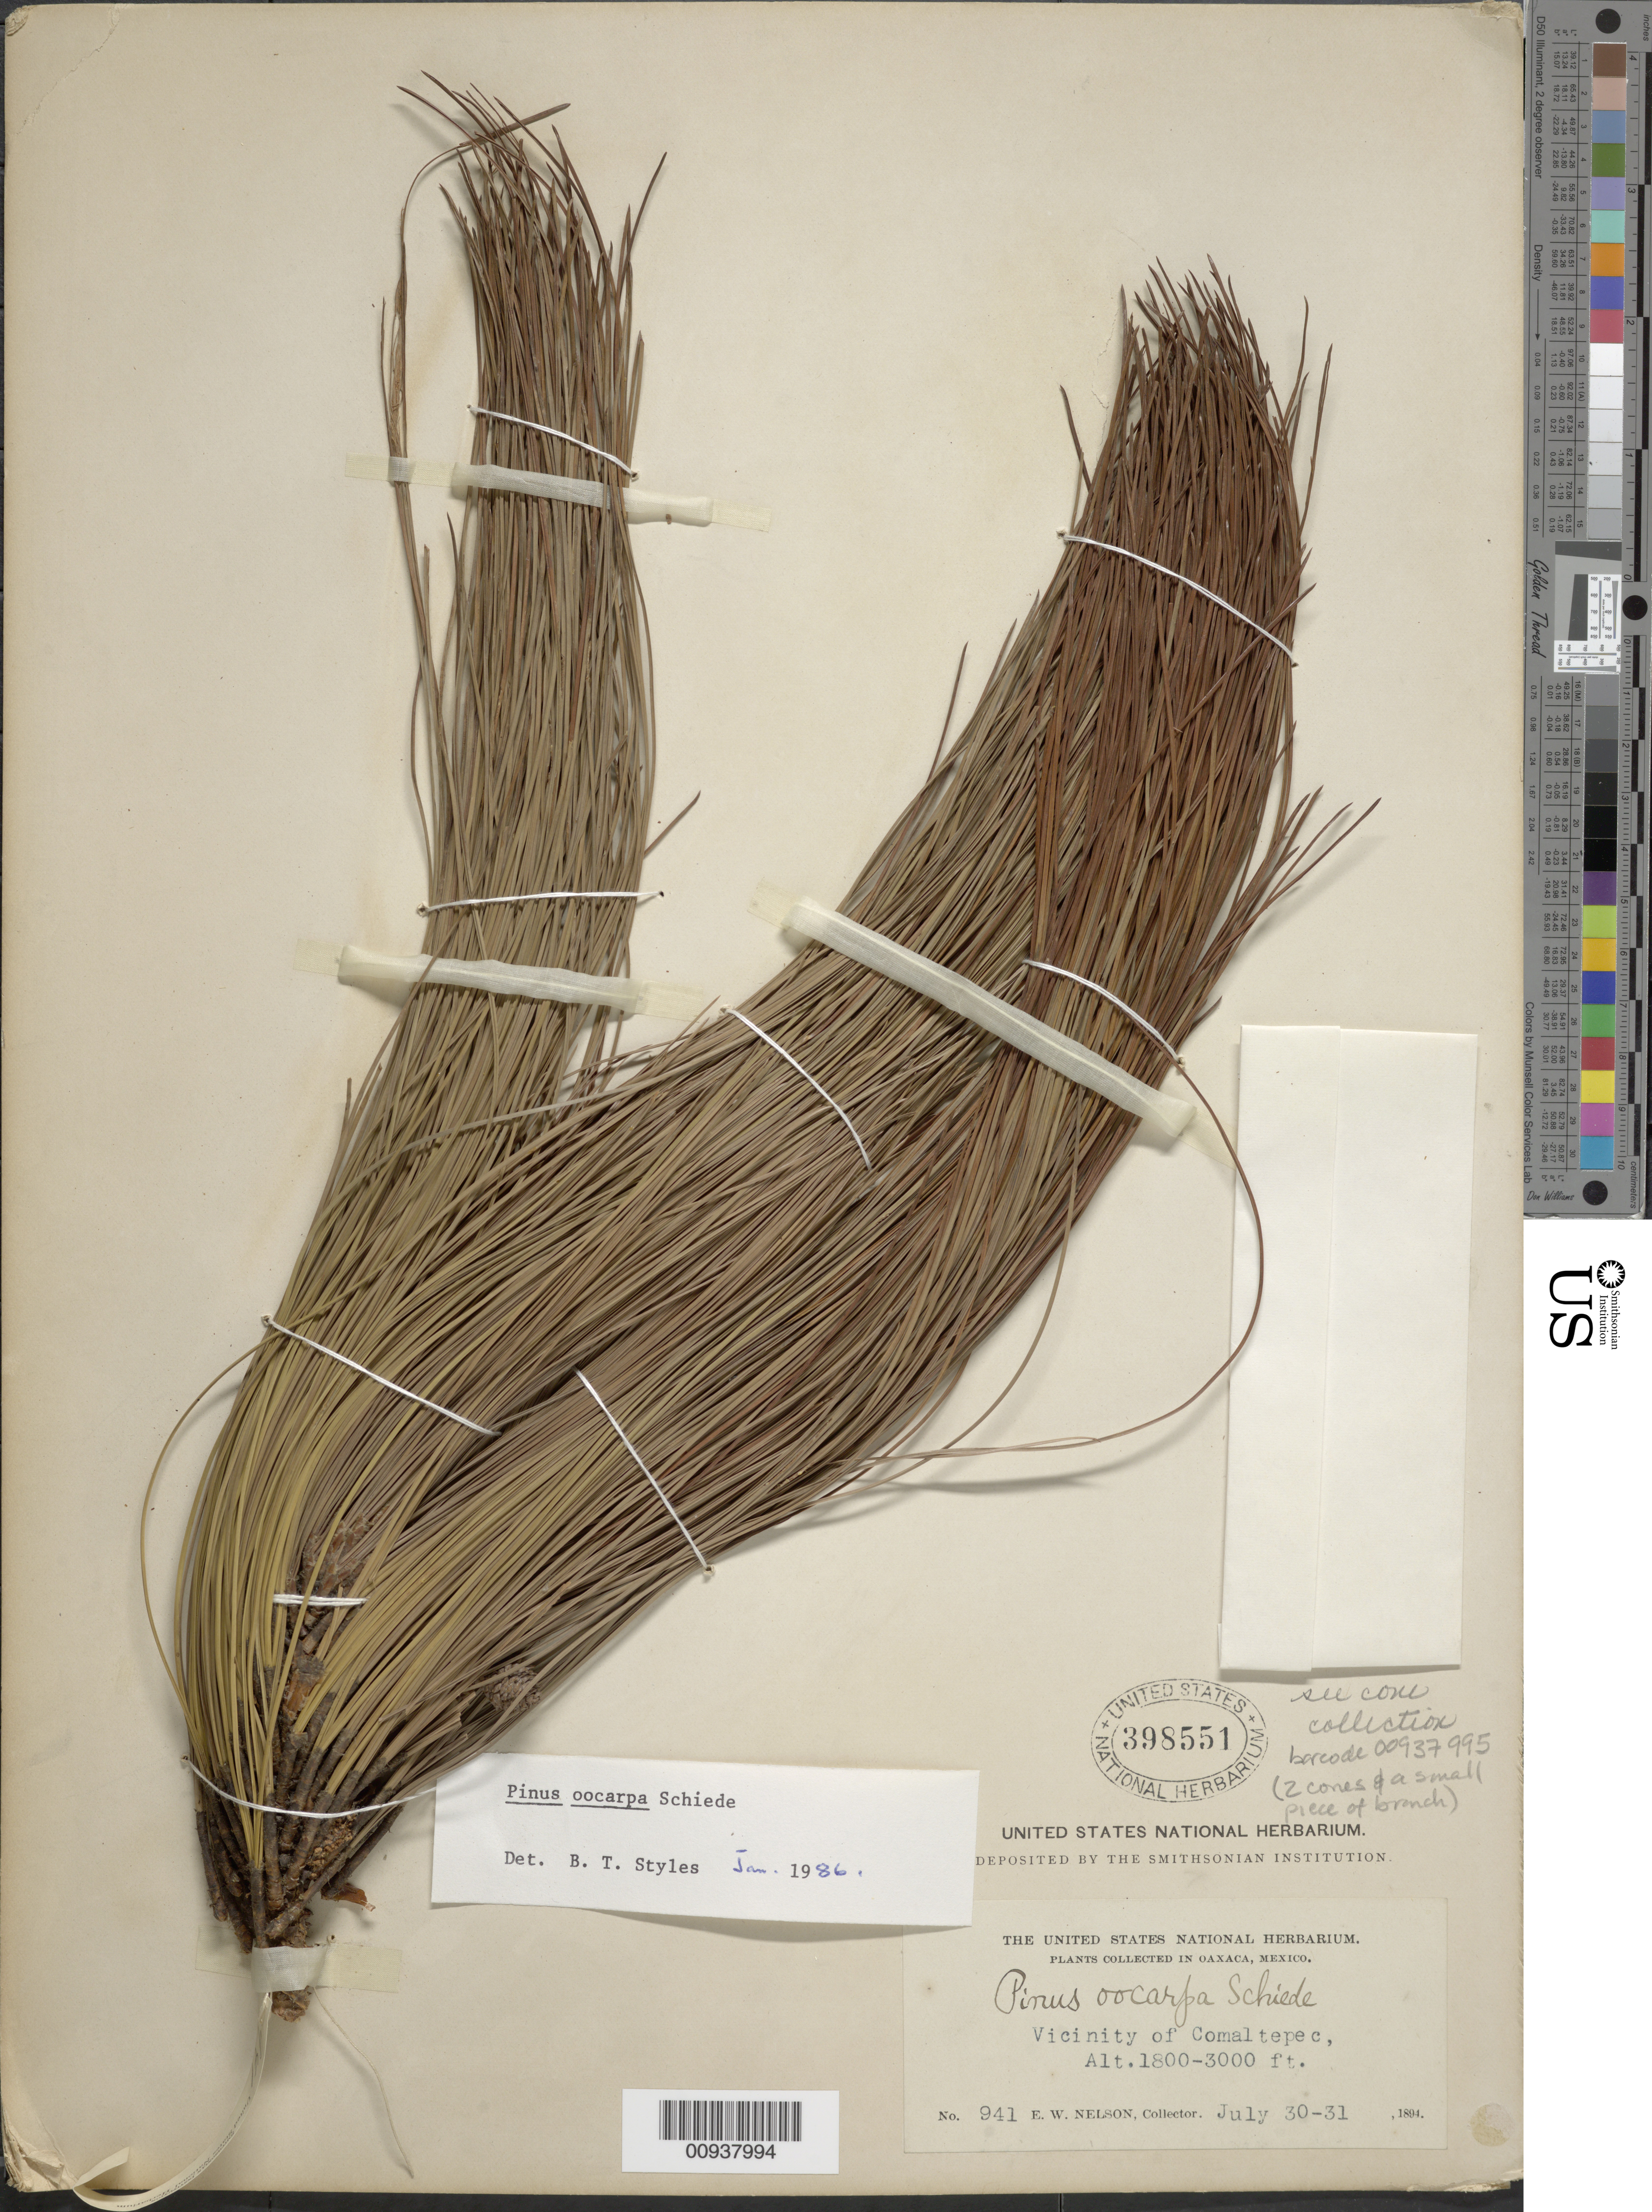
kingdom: Plantae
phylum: Tracheophyta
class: Pinopsida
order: Pinales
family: Pinaceae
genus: Pinus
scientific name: Pinus oocarpa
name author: Schiede ex Schltdl.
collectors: E. W. Nelson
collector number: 941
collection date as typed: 30 Jul 1894 to 31 Jul 1894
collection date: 1894-07-30/1894-07-31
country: Mexico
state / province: Oaxaca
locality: Vicinity of Comaltepec.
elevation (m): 549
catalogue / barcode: US 398551